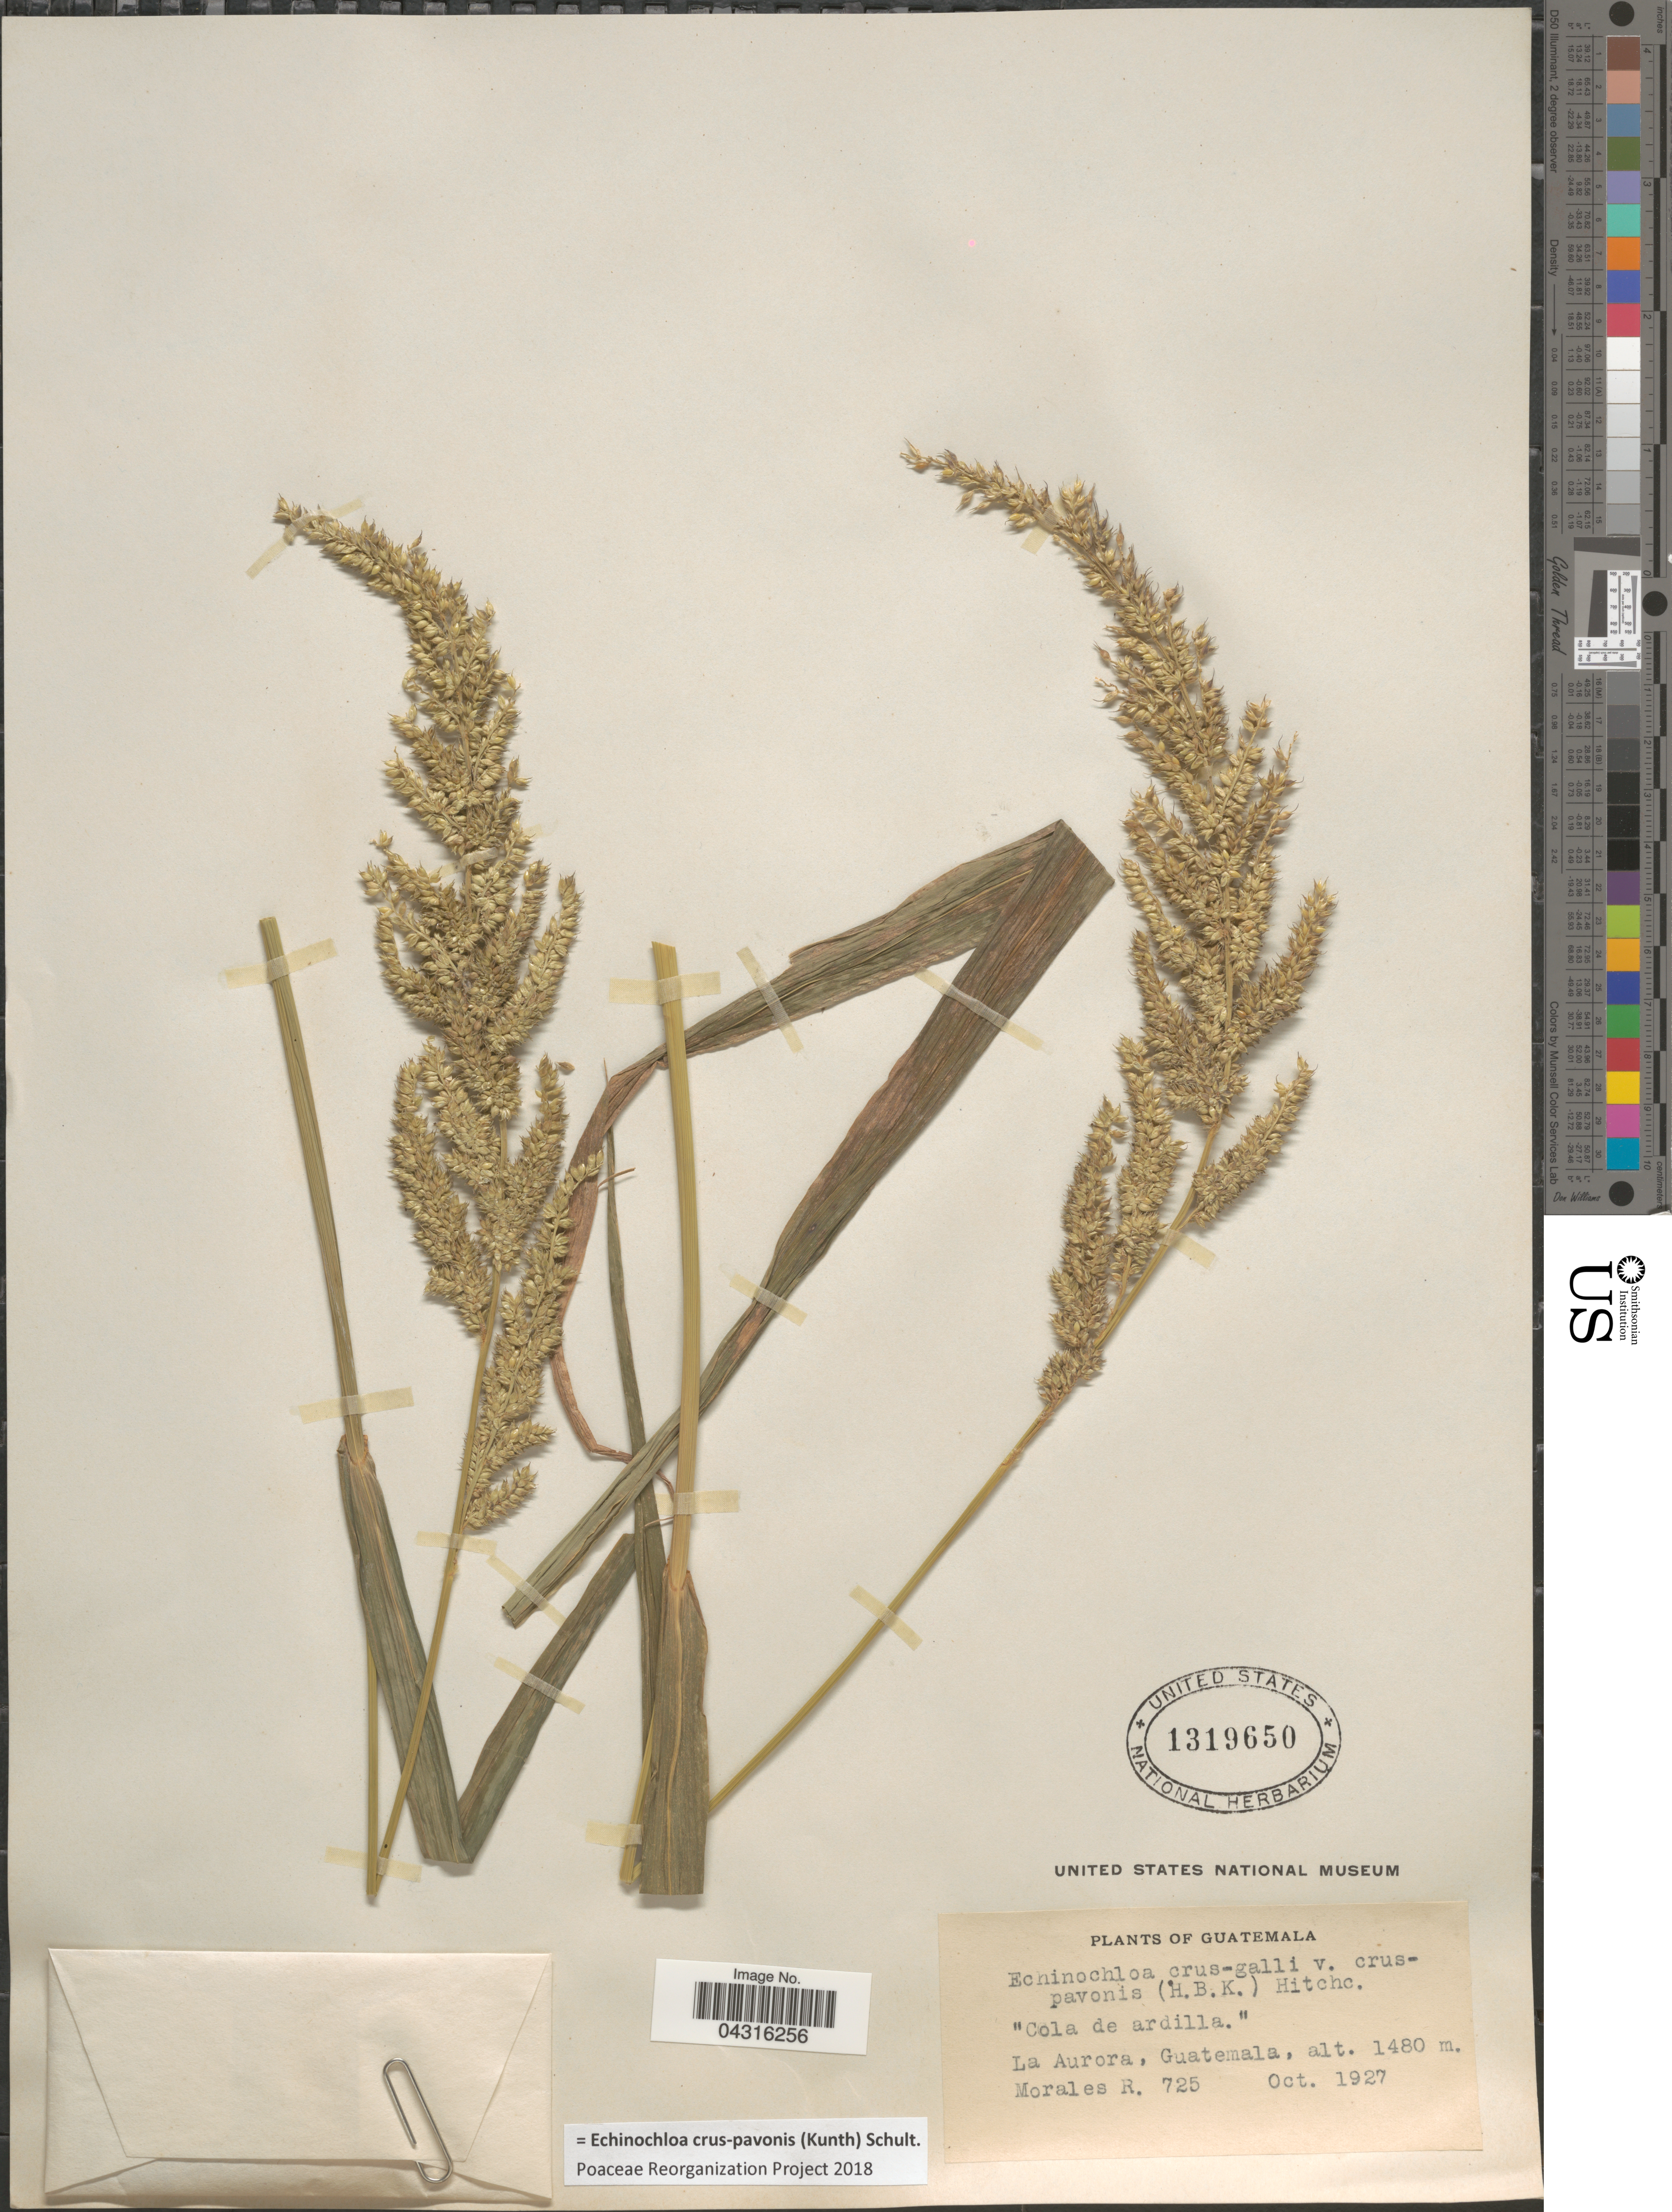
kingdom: Plantae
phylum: Tracheophyta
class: Liliopsida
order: Poales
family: Poaceae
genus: Echinochloa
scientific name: Echinochloa crus-pavonis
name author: (Kunth) Schult.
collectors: R. Morales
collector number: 725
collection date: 1927-10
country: Guatemala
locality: La Aurora.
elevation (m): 1480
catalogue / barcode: US 1319650